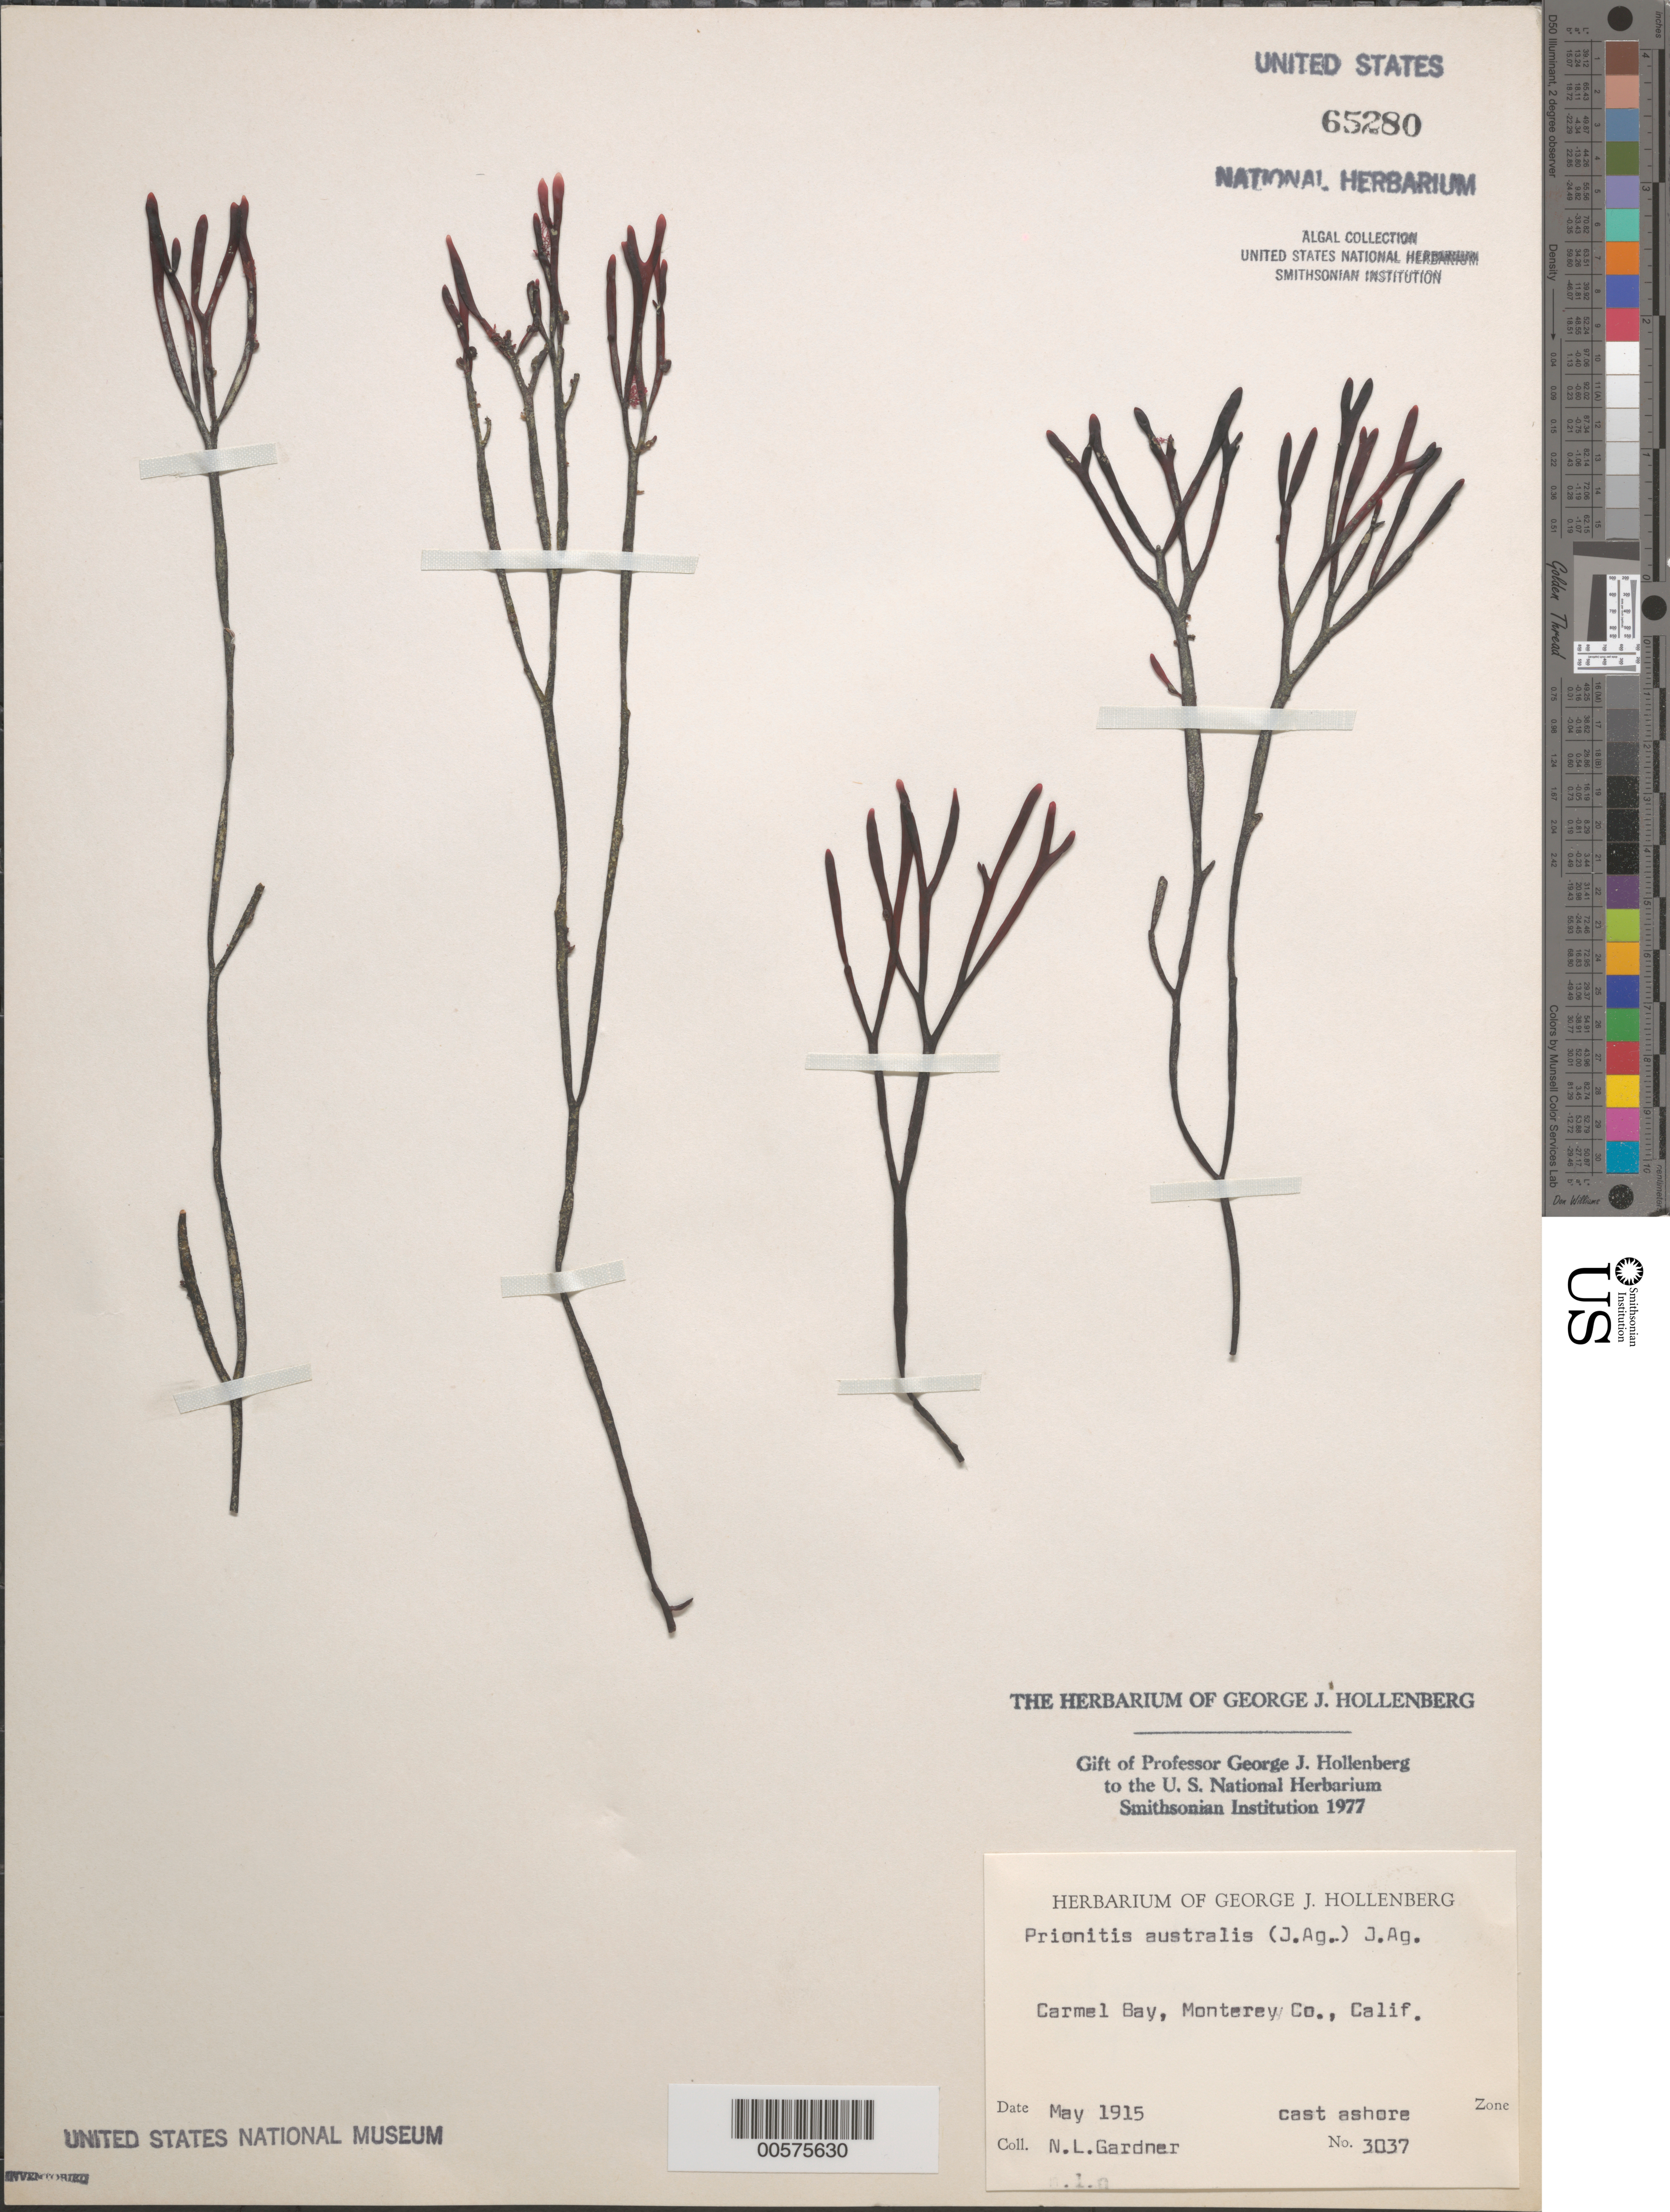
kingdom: Plantae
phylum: Rhodophyta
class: Florideophyceae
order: Cryptonemiales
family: Cryptonemiaceae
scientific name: Prionitis australis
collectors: N. Gardner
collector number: NLG 3037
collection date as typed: May 1915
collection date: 1915-05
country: United States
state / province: California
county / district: Monterey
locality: Carmel Bay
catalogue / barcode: US 65280